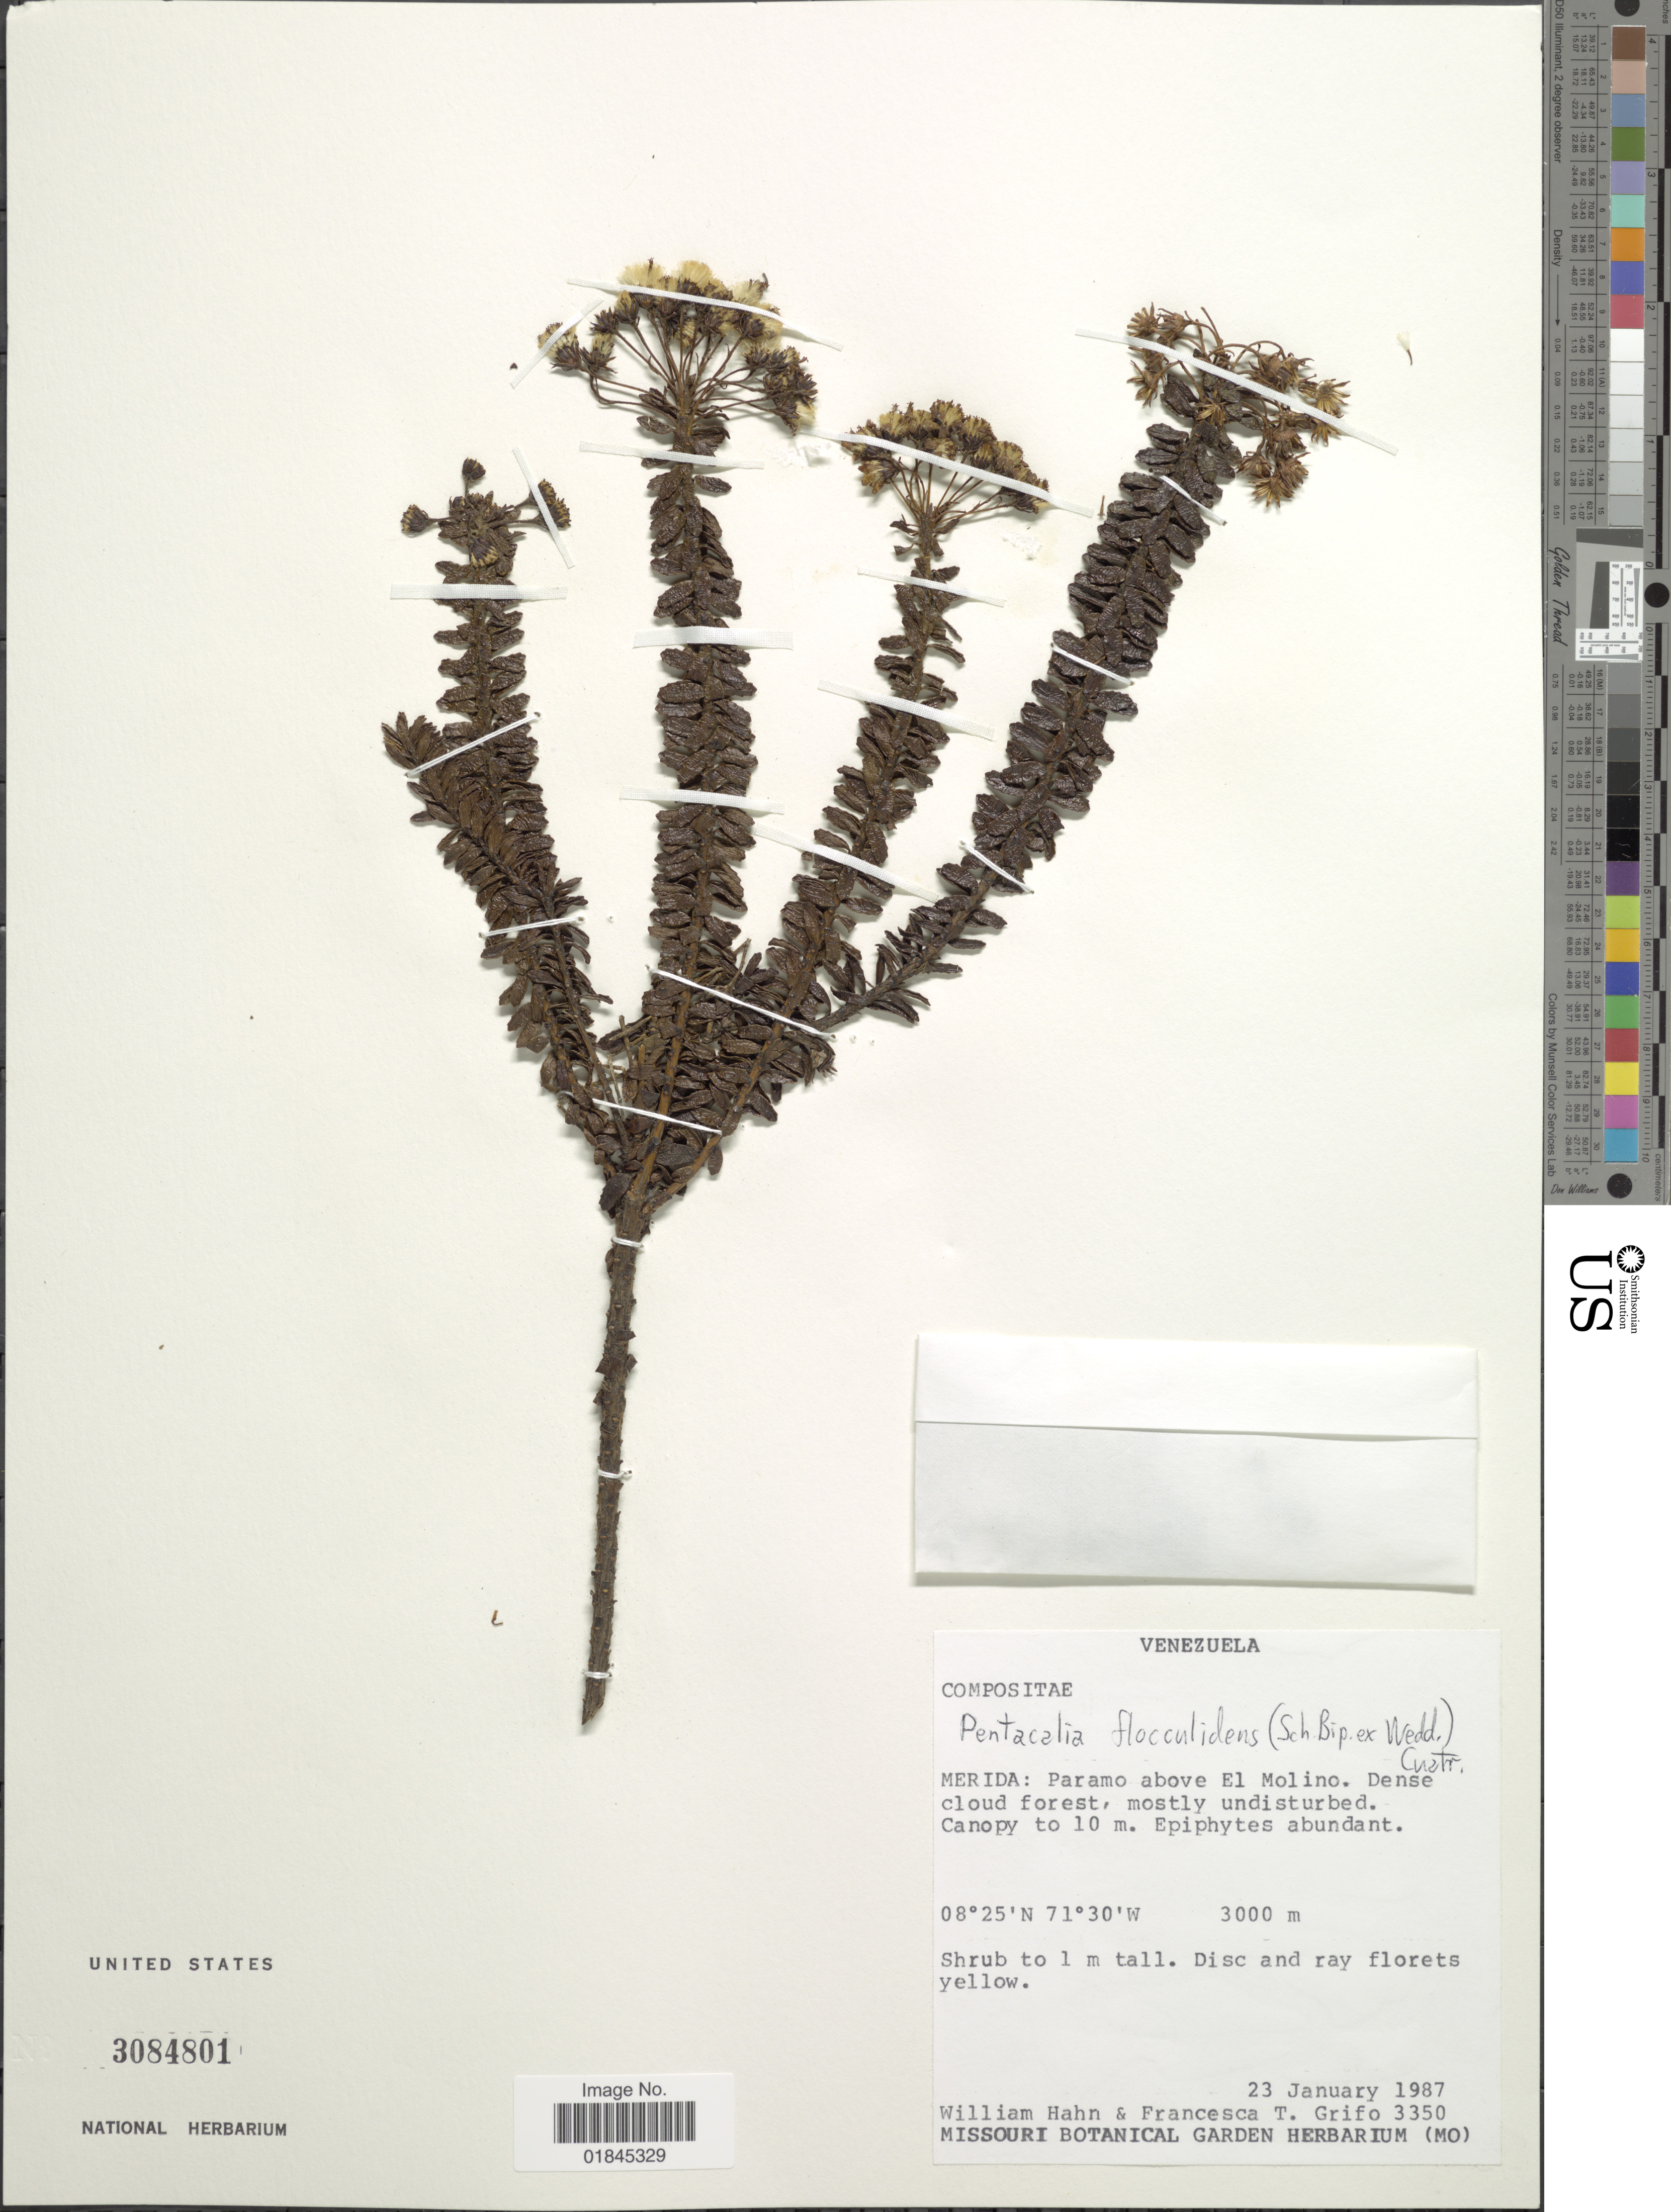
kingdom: Plantae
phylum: Tracheophyta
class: Magnoliopsida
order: Asterales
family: Asteraceae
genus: Pentacalia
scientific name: Pentacalia flocculidens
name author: (Sch. Bip. ex Wedd.) Cuatrec.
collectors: W. J. Hahn & F. Grifo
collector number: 3350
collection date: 1987-01-23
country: Venezuela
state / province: Mérida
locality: Merida: Paramo above El Molino. Dense cloud forest, mostly undisturbed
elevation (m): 3000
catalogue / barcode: US 3084801